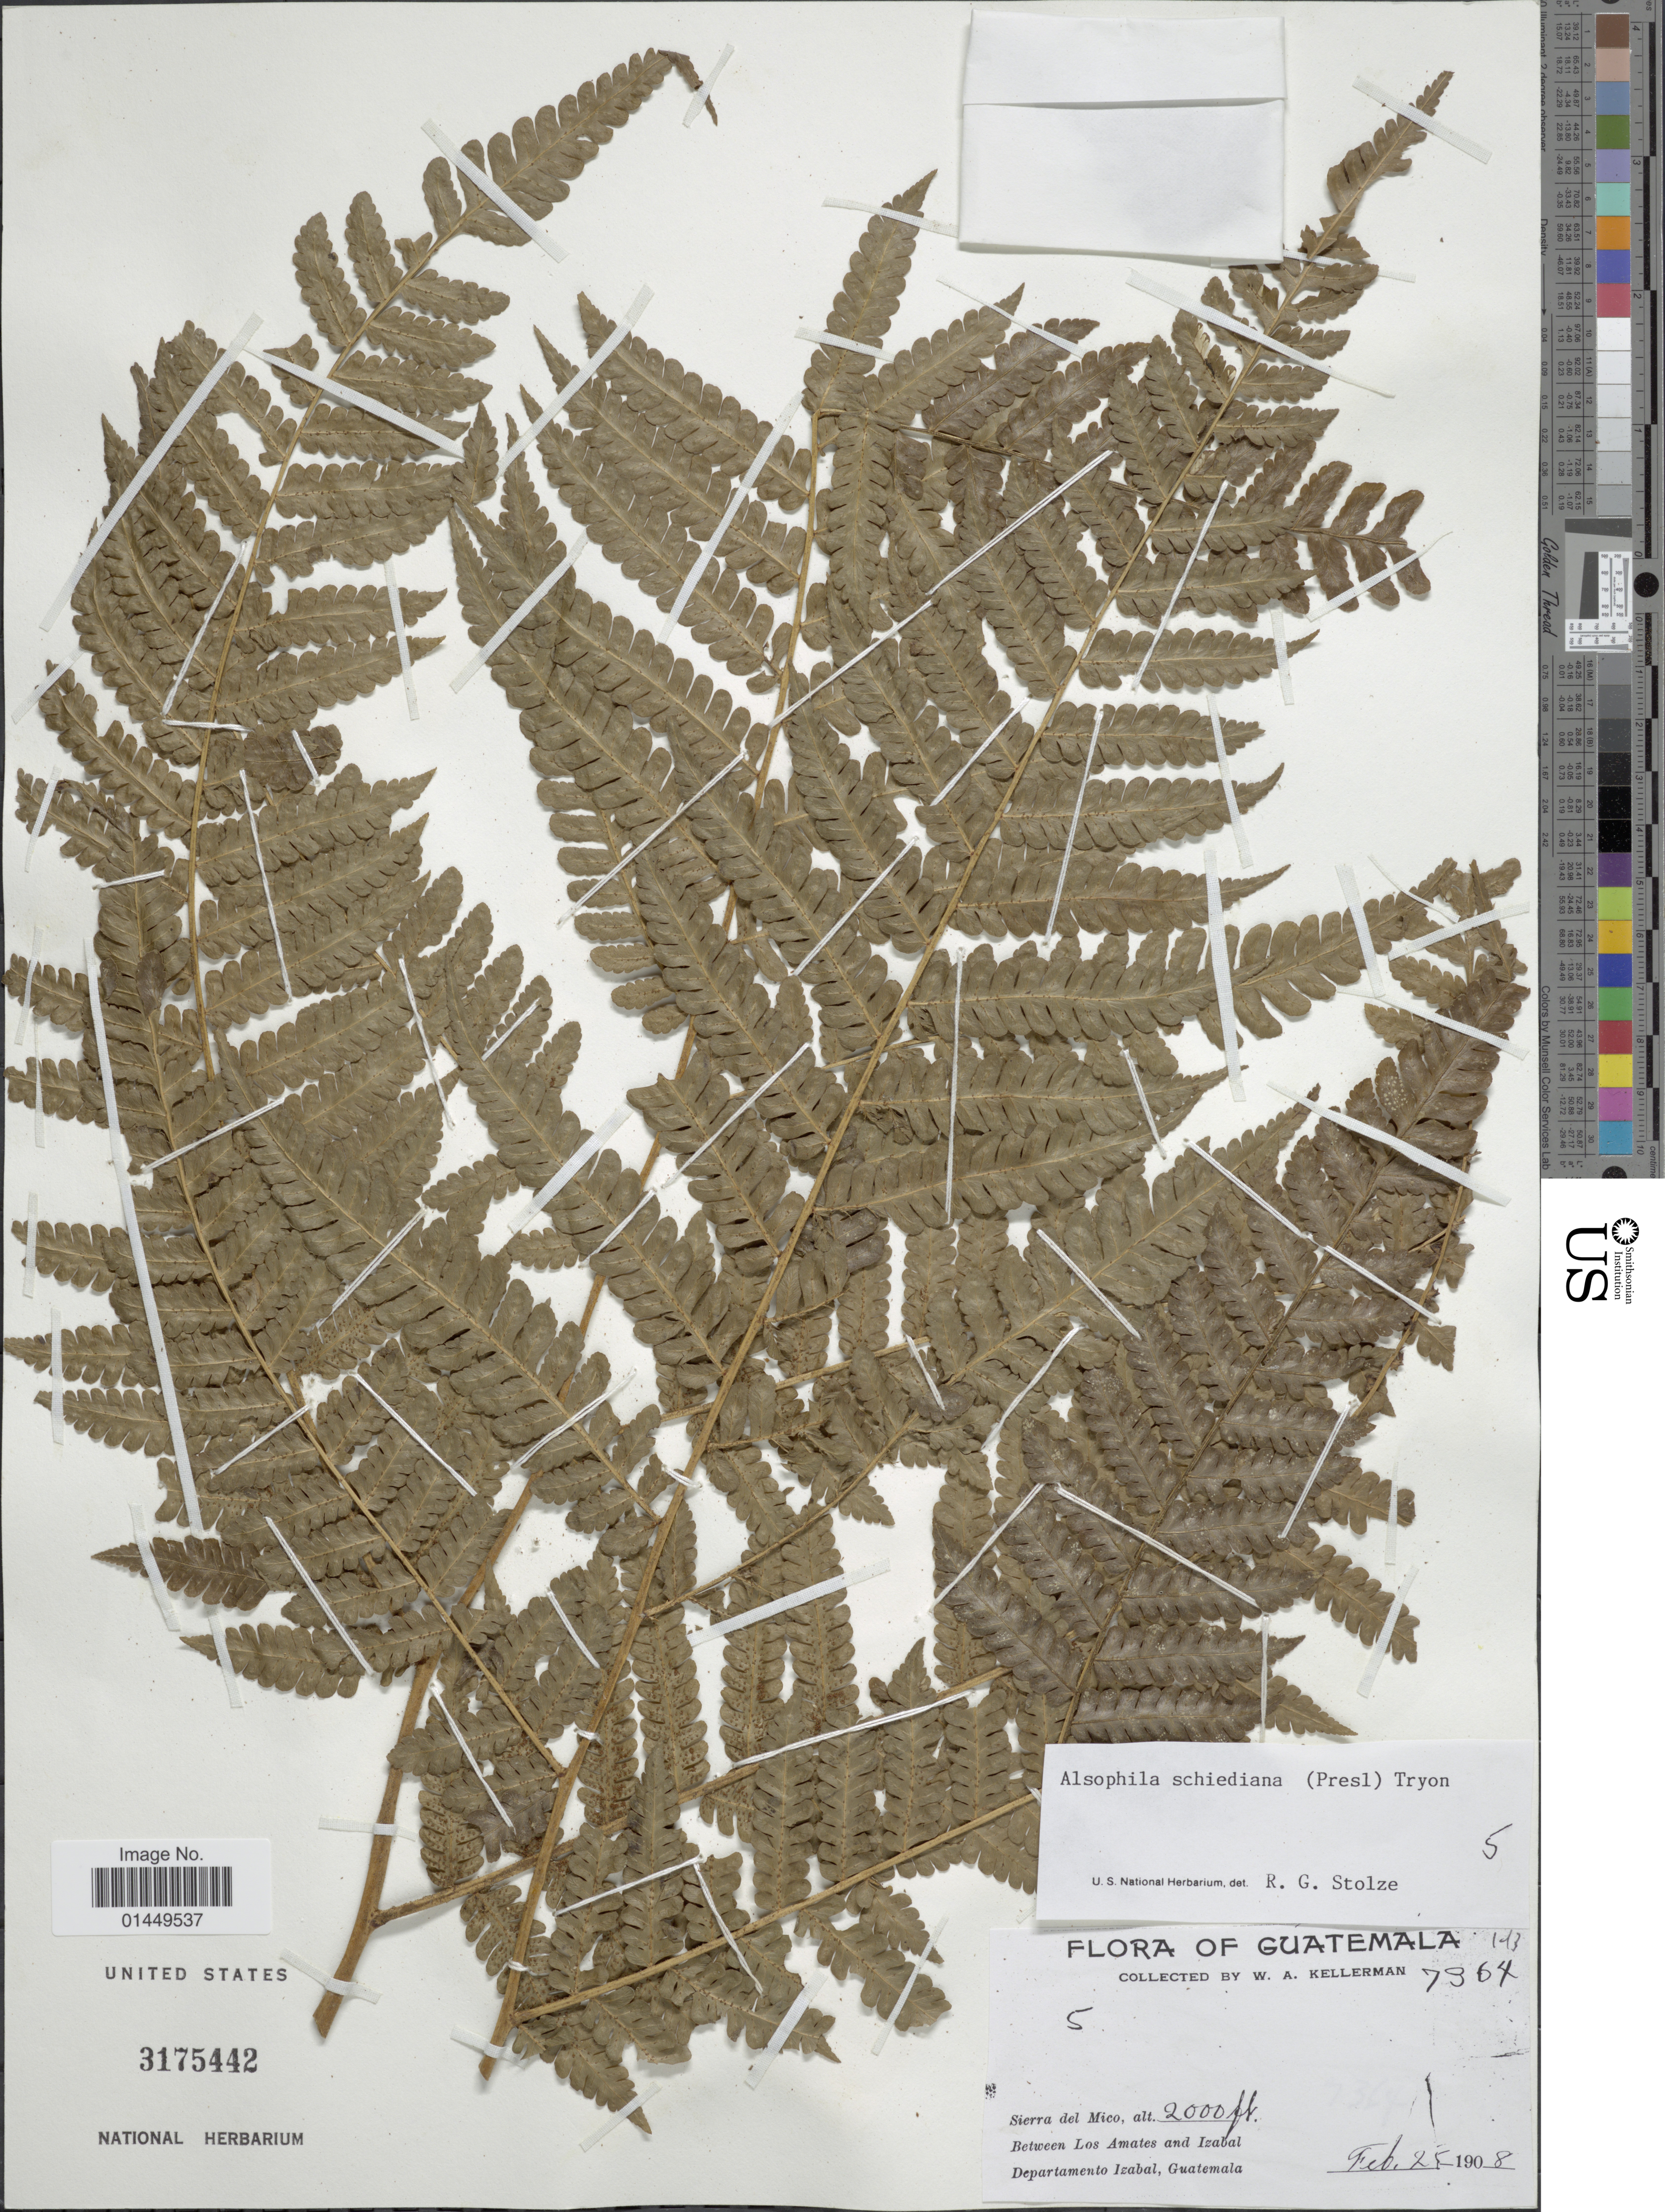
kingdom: Plantae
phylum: Tracheophyta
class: Polypodiopsida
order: Cyatheales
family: Cyatheaceae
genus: Cyathea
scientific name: Cyathea schiedeana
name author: (C. Presl) Domin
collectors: W. Kellerman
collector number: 7964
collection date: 1908-02-25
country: Guatemala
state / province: Izabal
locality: Sierra del Mico, between Los Amates and Izabal, Departamento Izabal, Guatemala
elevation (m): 610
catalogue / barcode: US 3175442